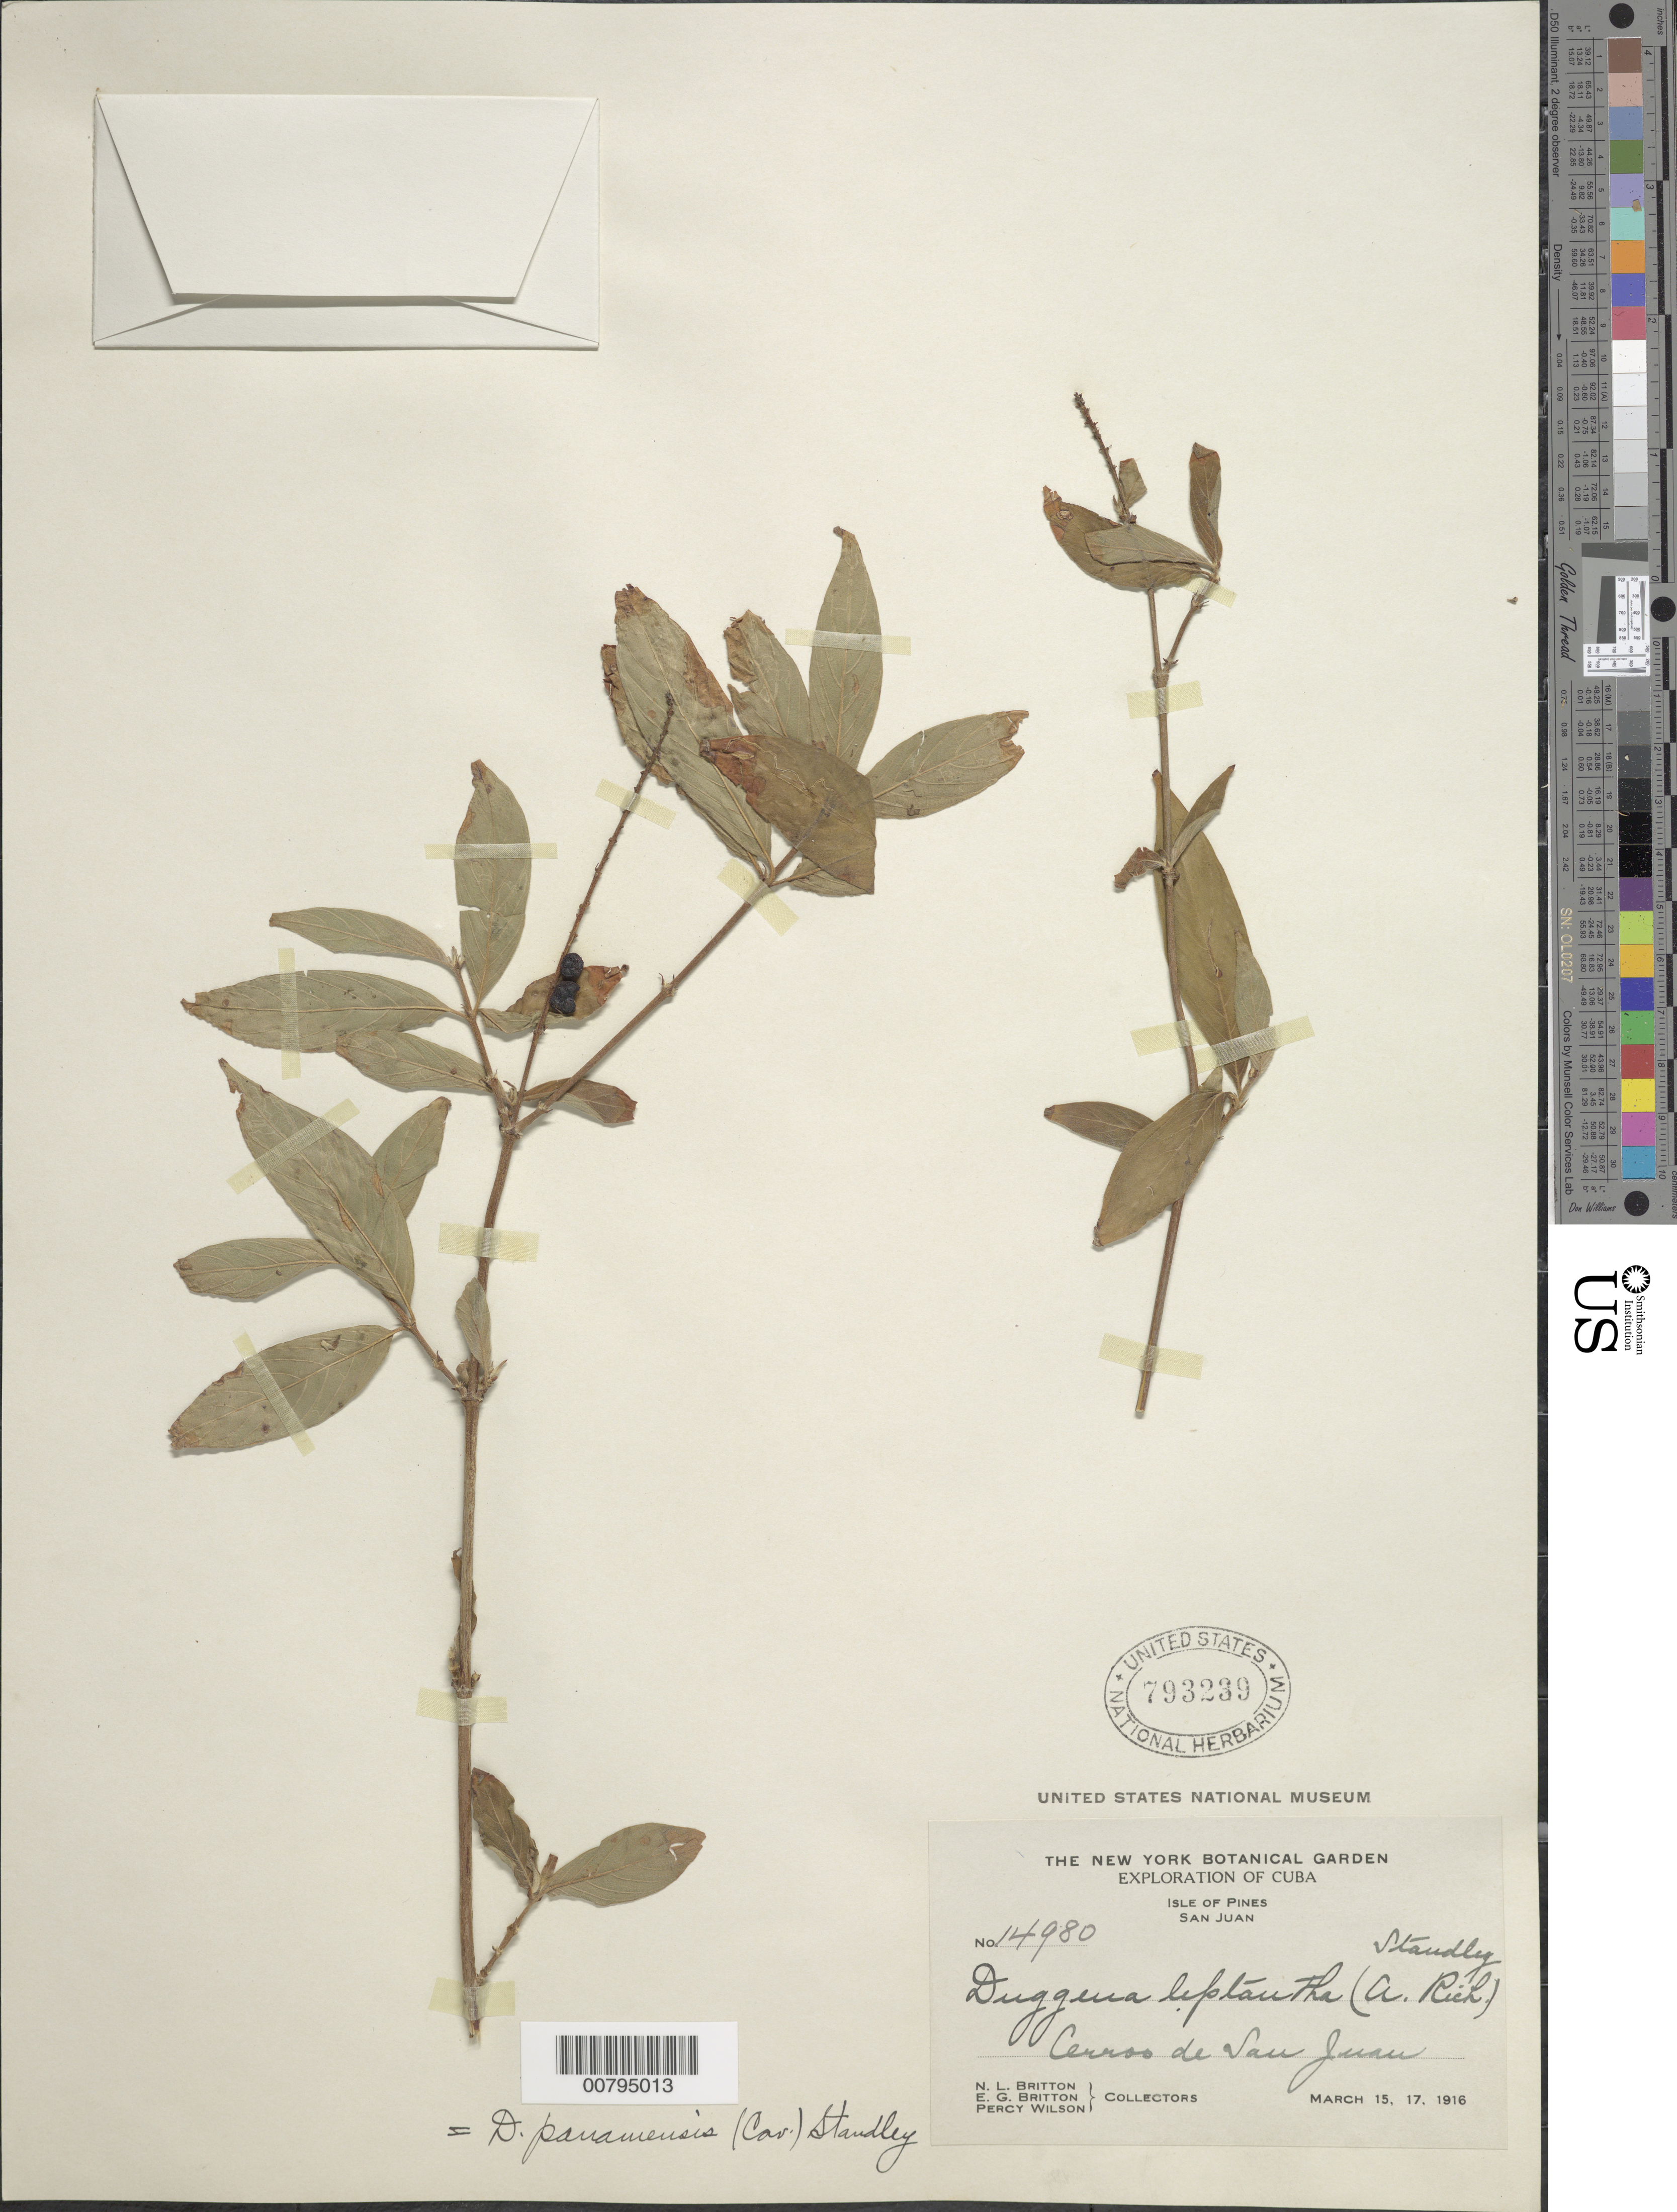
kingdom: Plantae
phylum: Tracheophyta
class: Magnoliopsida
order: Gentianales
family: Rubiaceae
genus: Gonzalagunia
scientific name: Gonzalagunia panamensis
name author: (Cav.) K. Schum.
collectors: N. Britton, E. G. Britton & P. Wilson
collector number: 14980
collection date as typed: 15 Mar 1916 and 17 Mar 1916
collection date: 1916-03-15,1916-03-17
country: Cuba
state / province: Isla de La Juventud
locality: Cerros de San Juan.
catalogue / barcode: US 793239